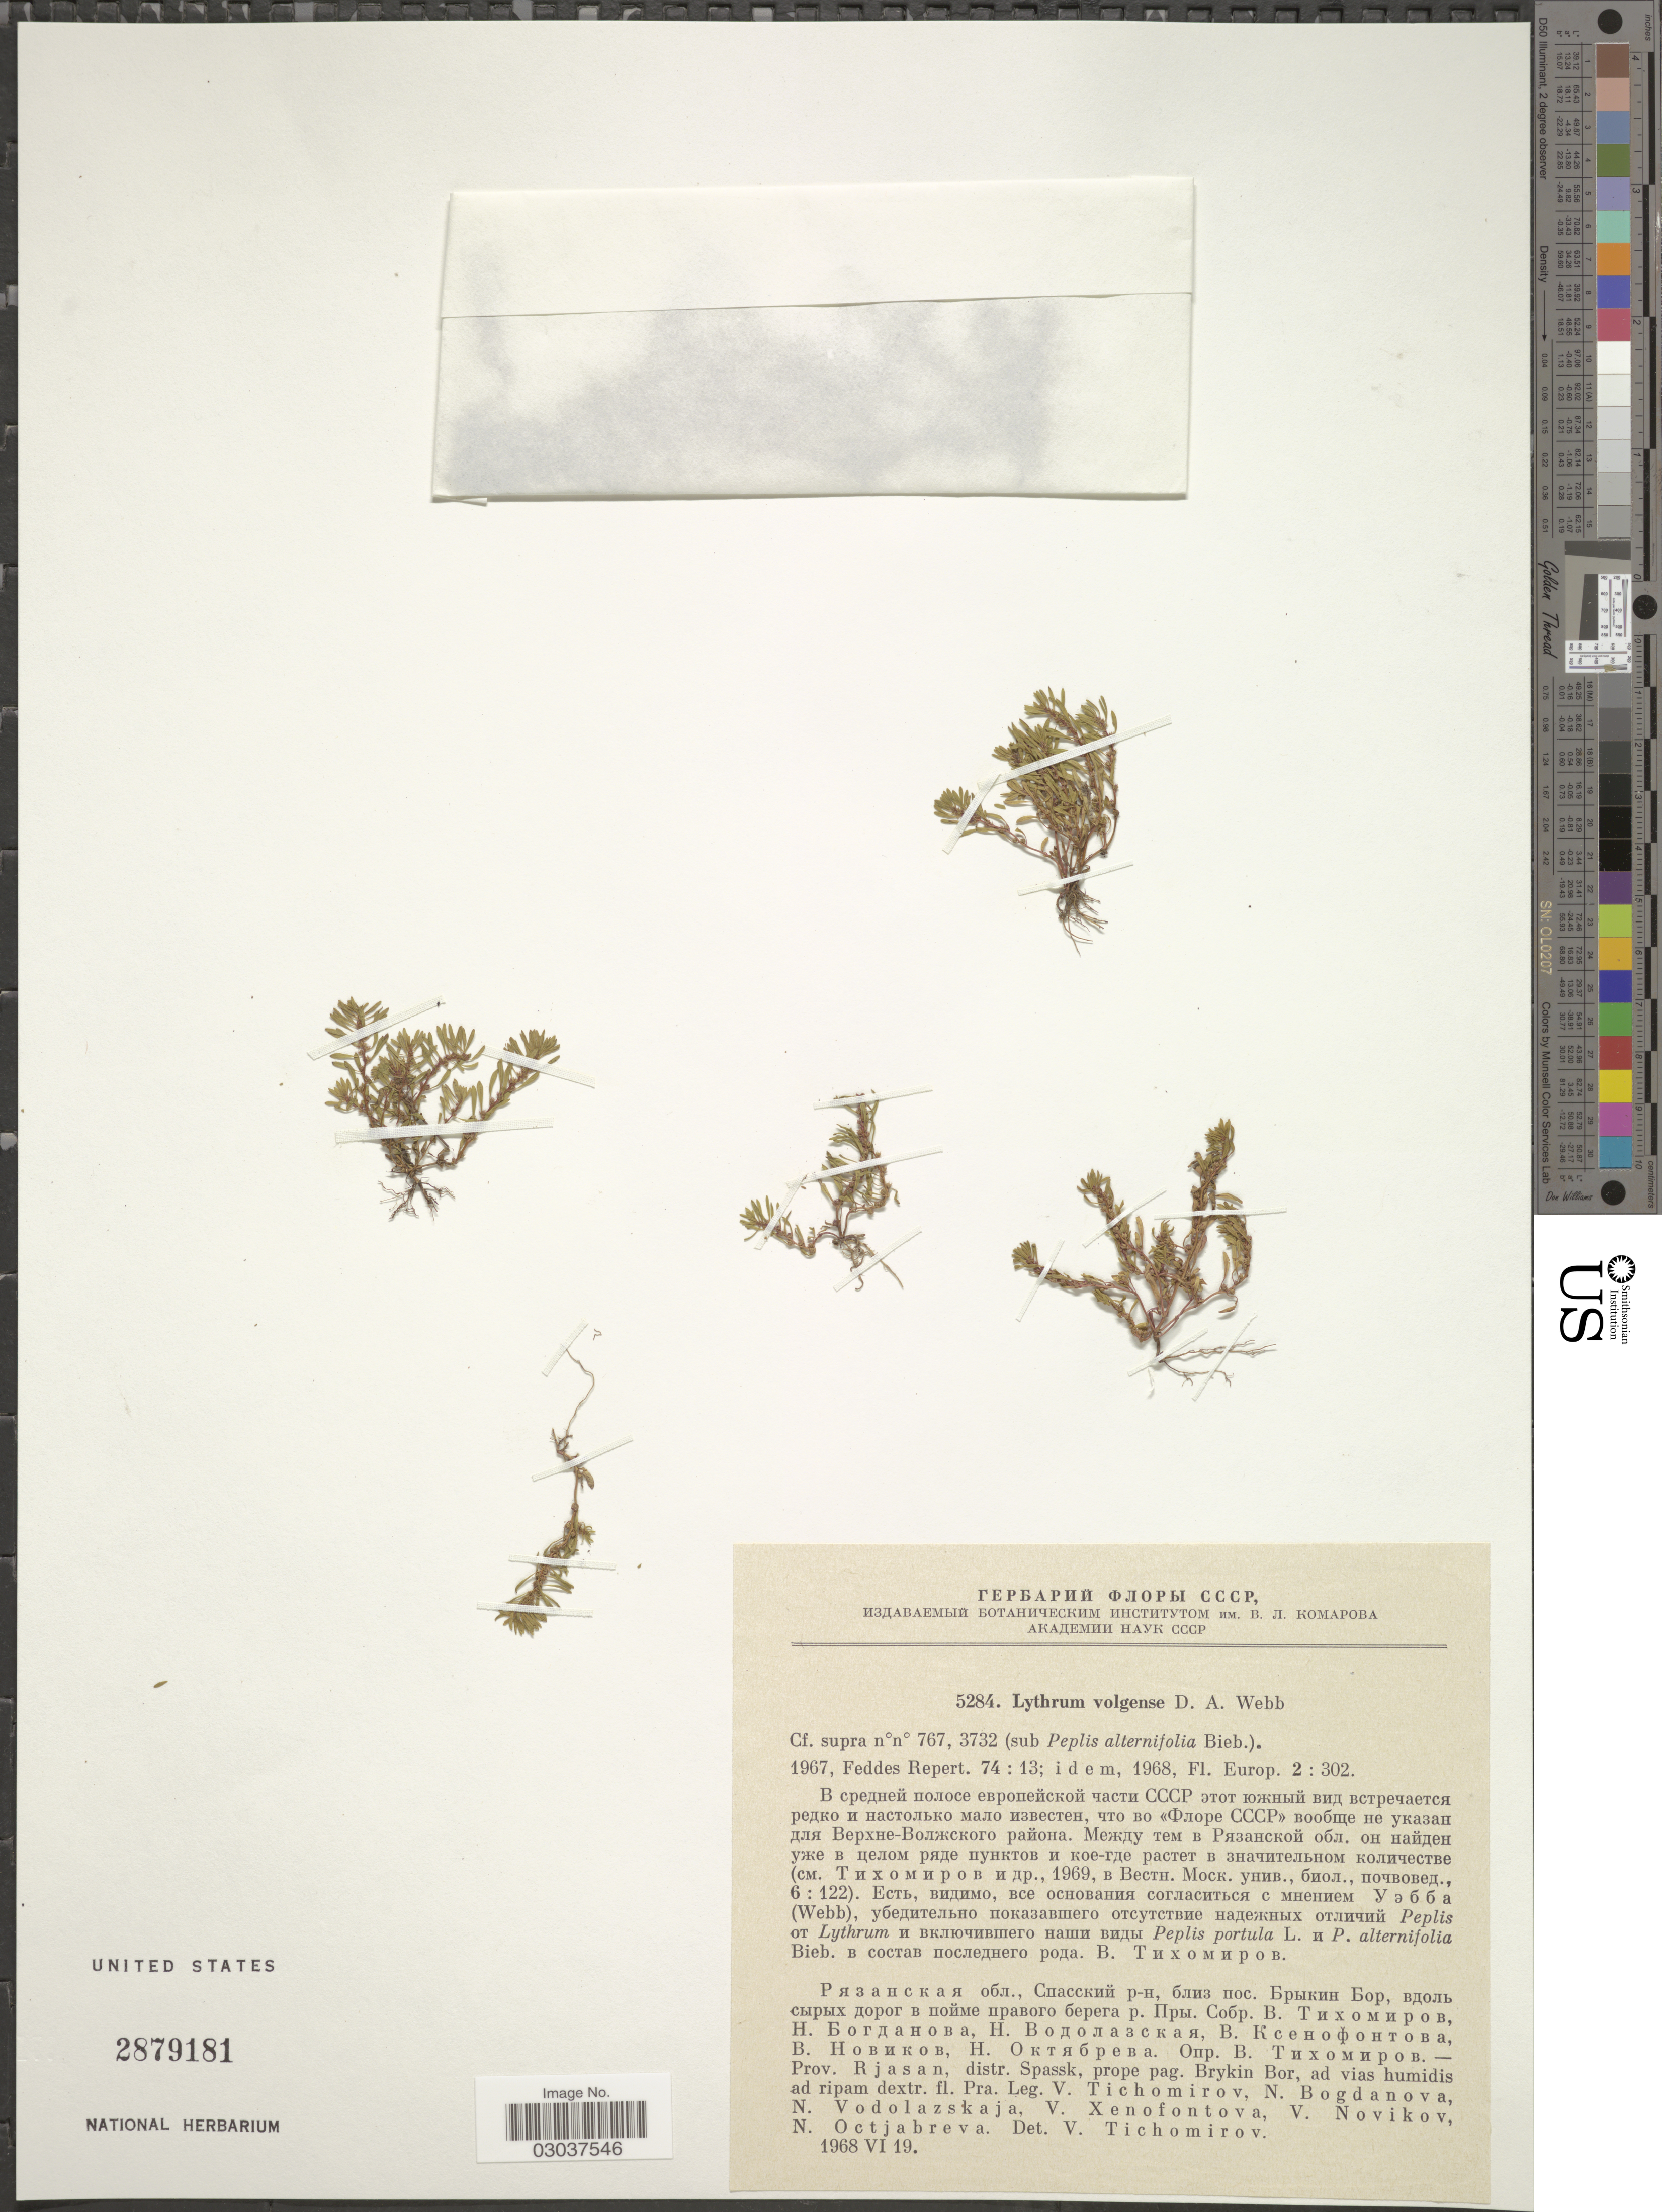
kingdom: Plantae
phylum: Tracheophyta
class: Magnoliopsida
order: Myrtales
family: Lythraceae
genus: Lythrum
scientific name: Lythrum volgense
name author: D.A. Webb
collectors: V. Tichomirov, N. Bogdanova, N. Vodolazskaja, V. Xenofontova & et al.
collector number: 5284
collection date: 1968-06-19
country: Russian Federation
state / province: Ryazan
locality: Prov. Rjasan, distr. Spassk, prope pag. Brykin bor.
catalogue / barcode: US 2879181